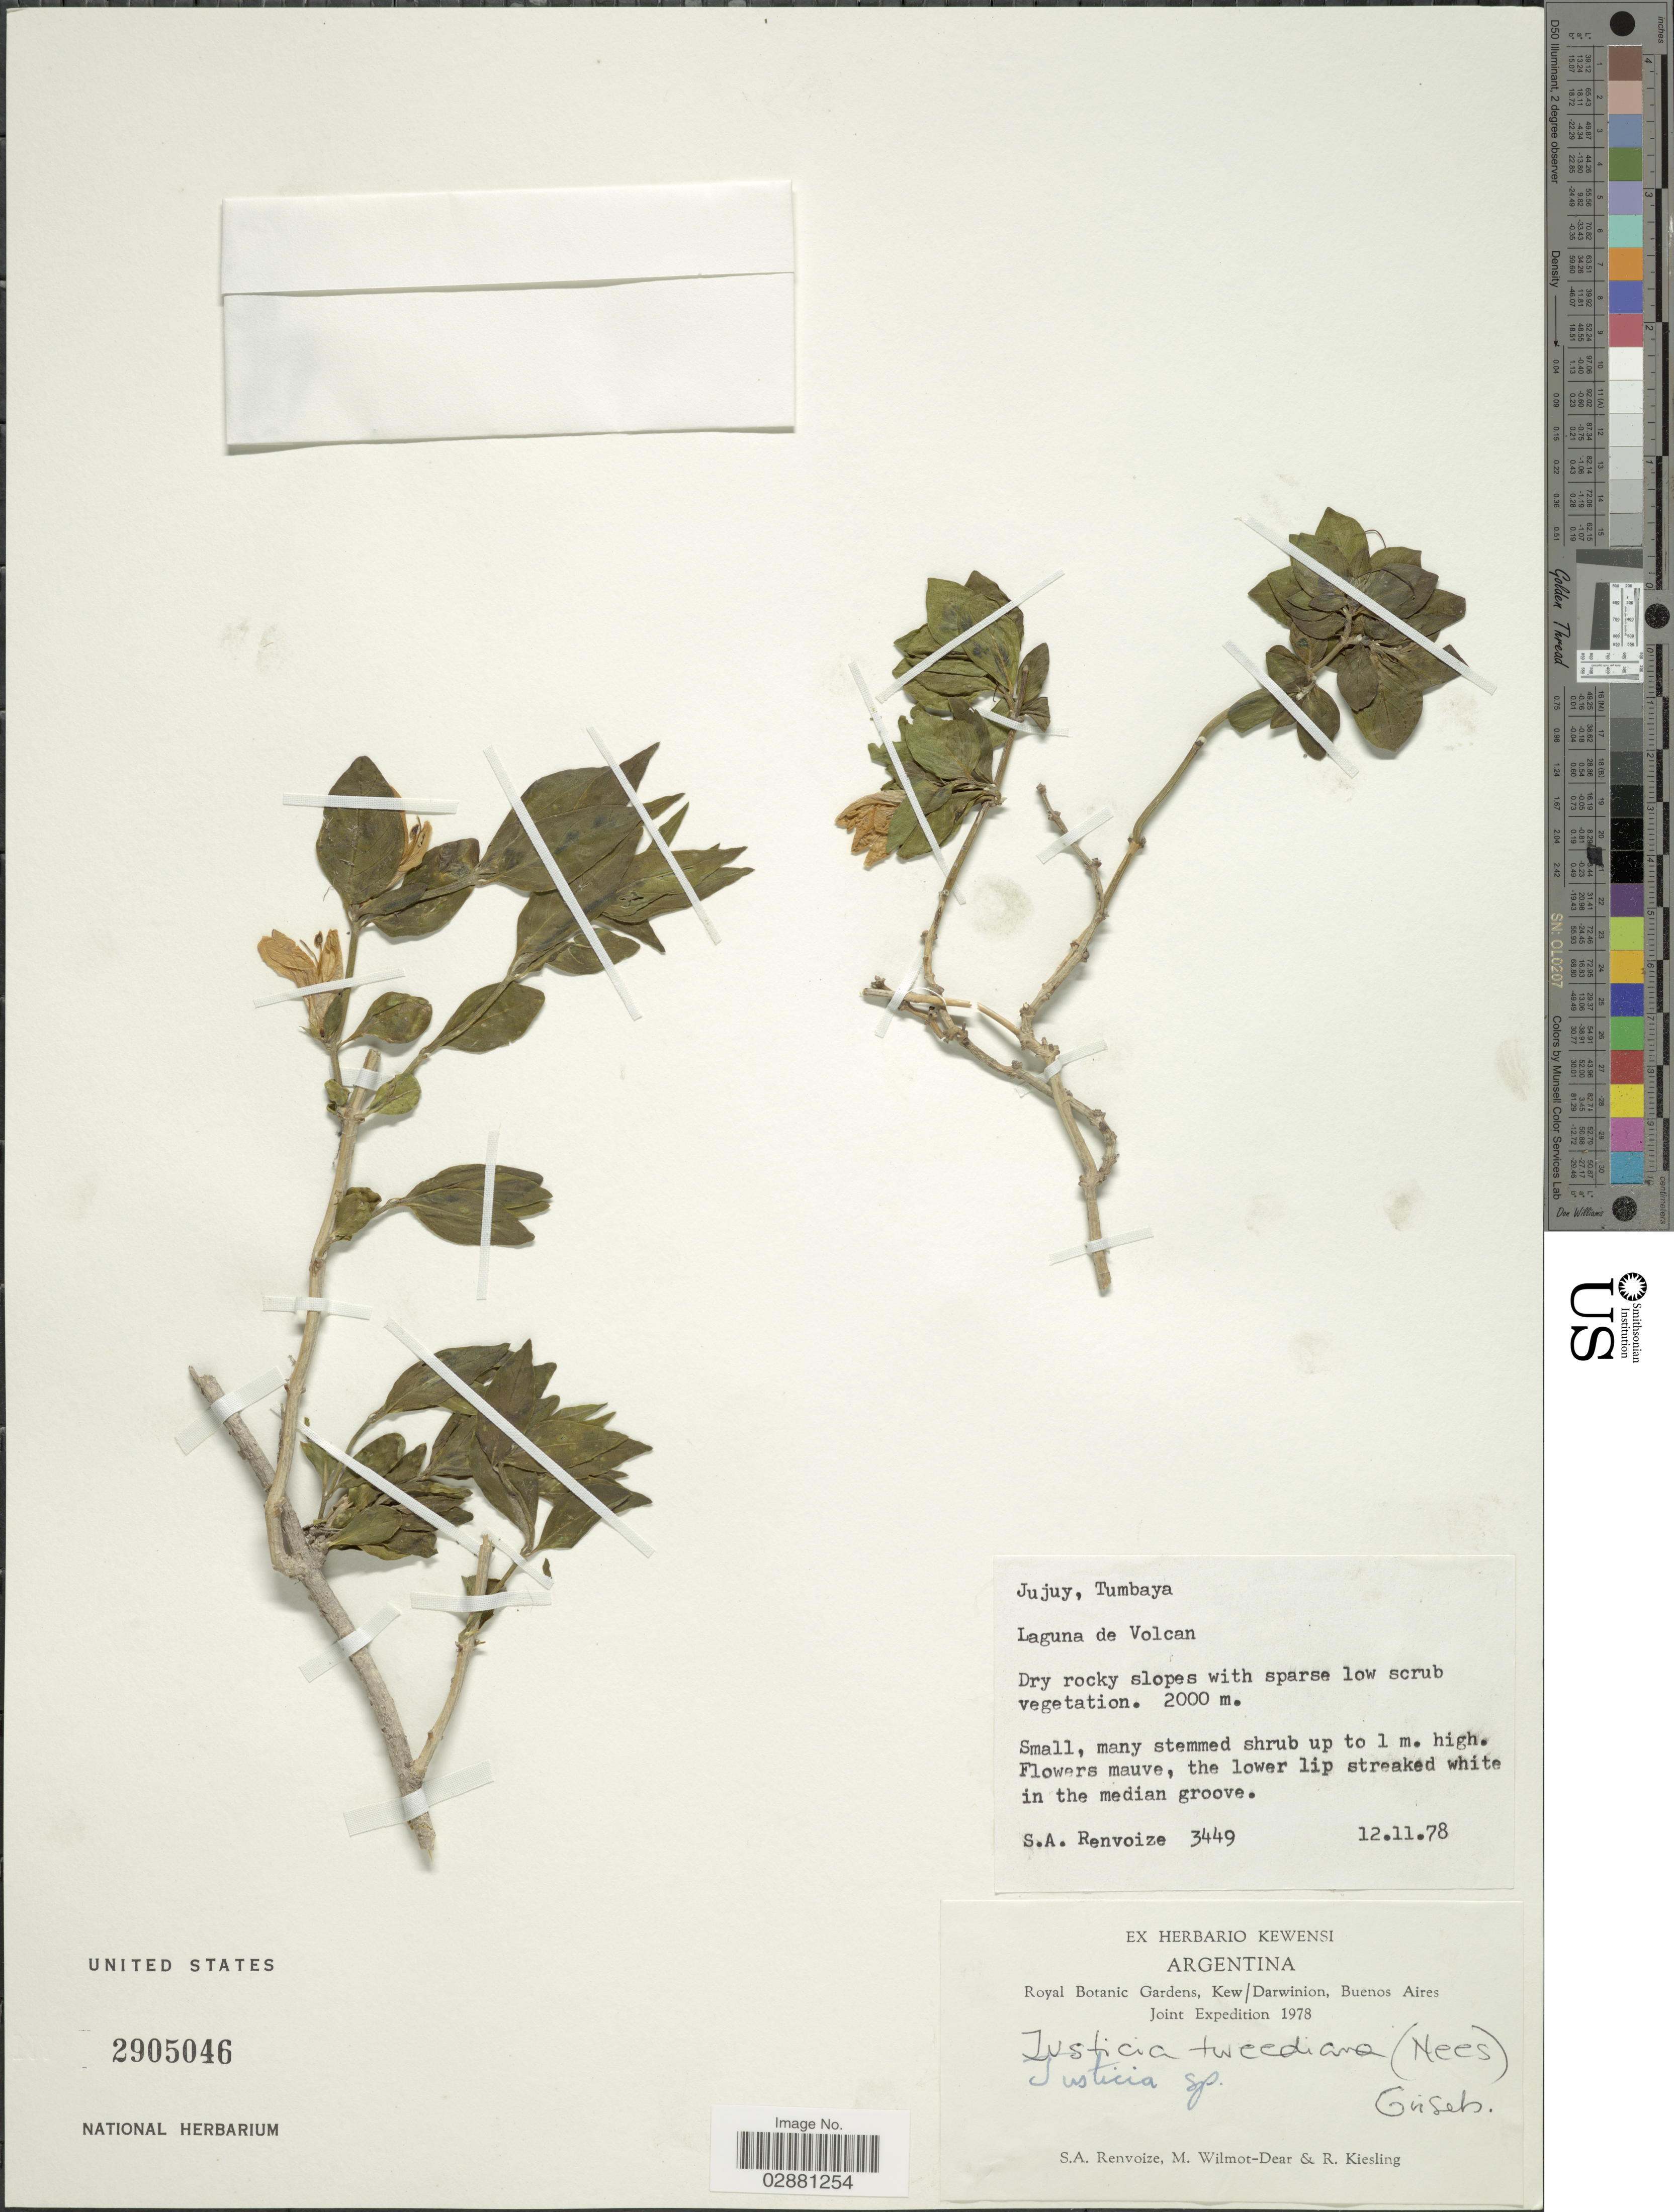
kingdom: Plantae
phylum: Tracheophyta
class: Magnoliopsida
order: Lamiales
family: Acanthaceae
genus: Justicia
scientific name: Justicia tweediana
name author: (Nees) Griseb.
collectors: S. A. Renvoize, M. Wilmot-Dear & R. Kiesling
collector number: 3449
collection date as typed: Transcribed d/m/y: 12/11/78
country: Argentina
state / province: Jujuy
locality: Tumbaya, Laguna de Volcan.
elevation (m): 2000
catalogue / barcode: US 2905046